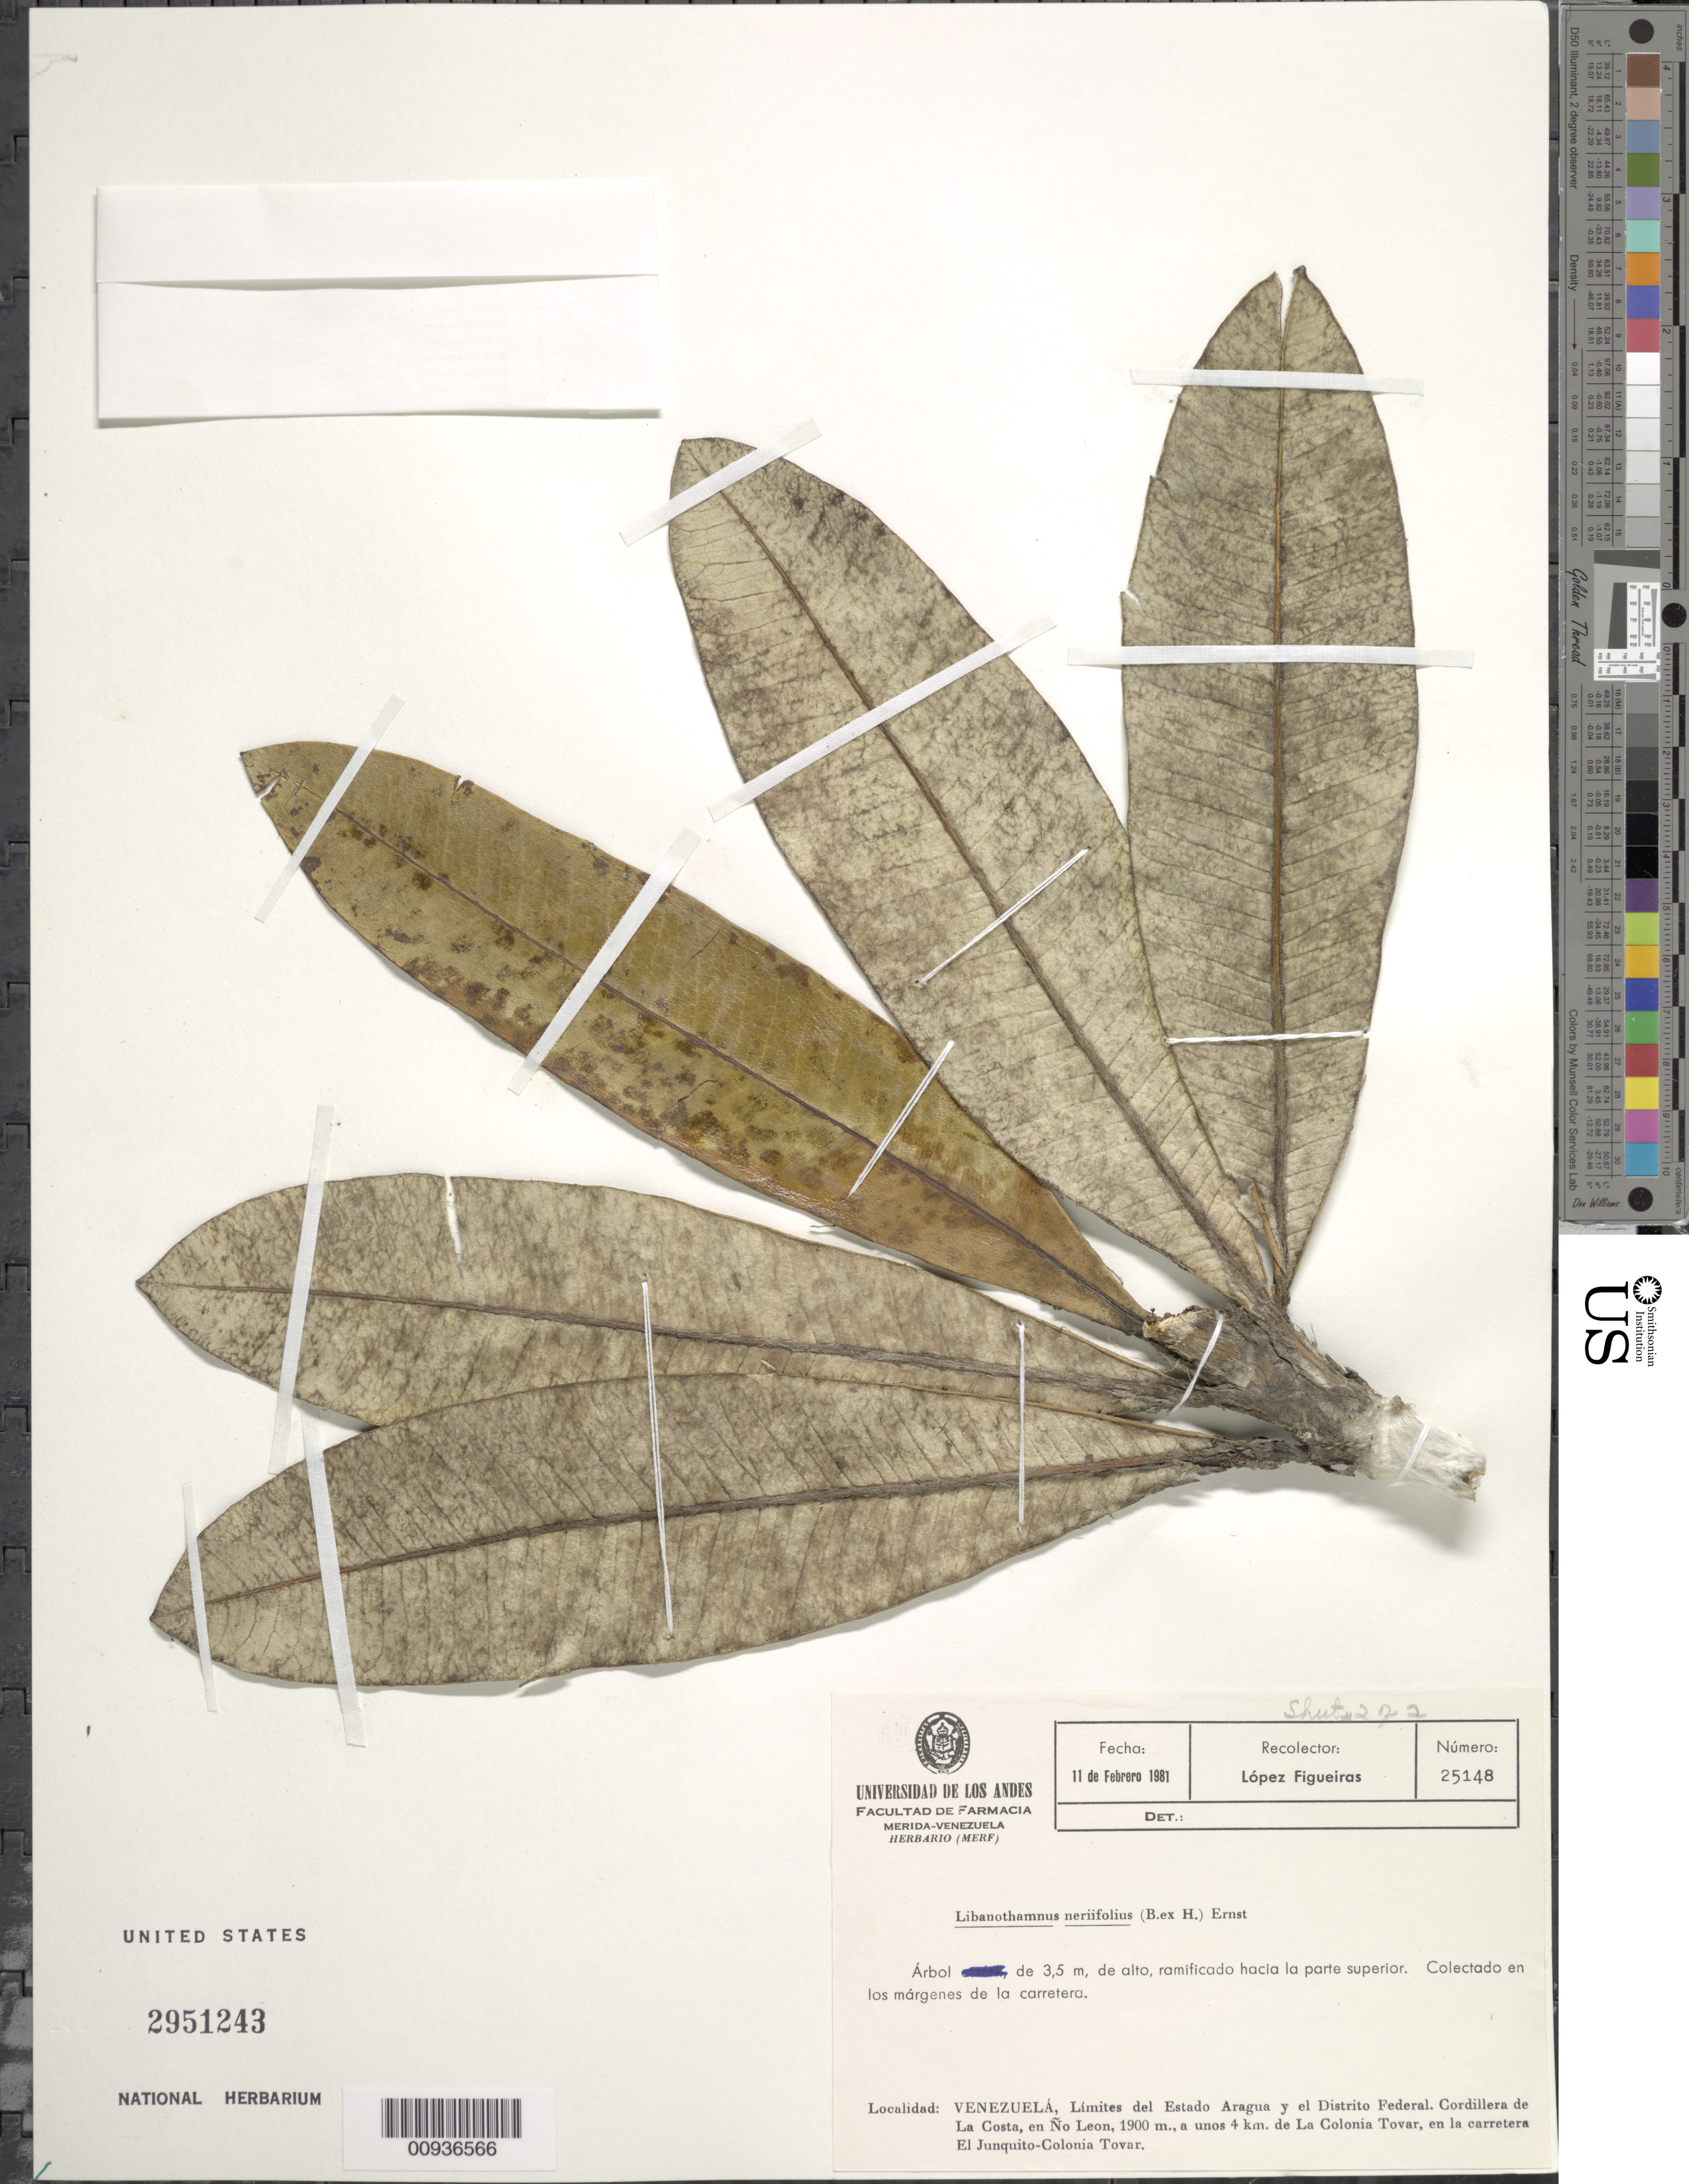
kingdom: Plantae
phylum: Tracheophyta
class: Magnoliopsida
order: Asterales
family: Asteraceae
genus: Libanothamnus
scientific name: Libanothamnus neriifolius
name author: (Sch. Bip. ex Wedd.) Ernst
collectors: M. López Figueiras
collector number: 25148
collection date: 1981-02-11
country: Venezuela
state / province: Aragua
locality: Limtes del Estado Araguas y el Distrito Federal, Cordillera de La Costa, en No Leon, a unos 4 km de La Colonia Tovar, en la carretera El Junquito-Colonia Tovar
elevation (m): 1900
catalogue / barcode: US 2951243